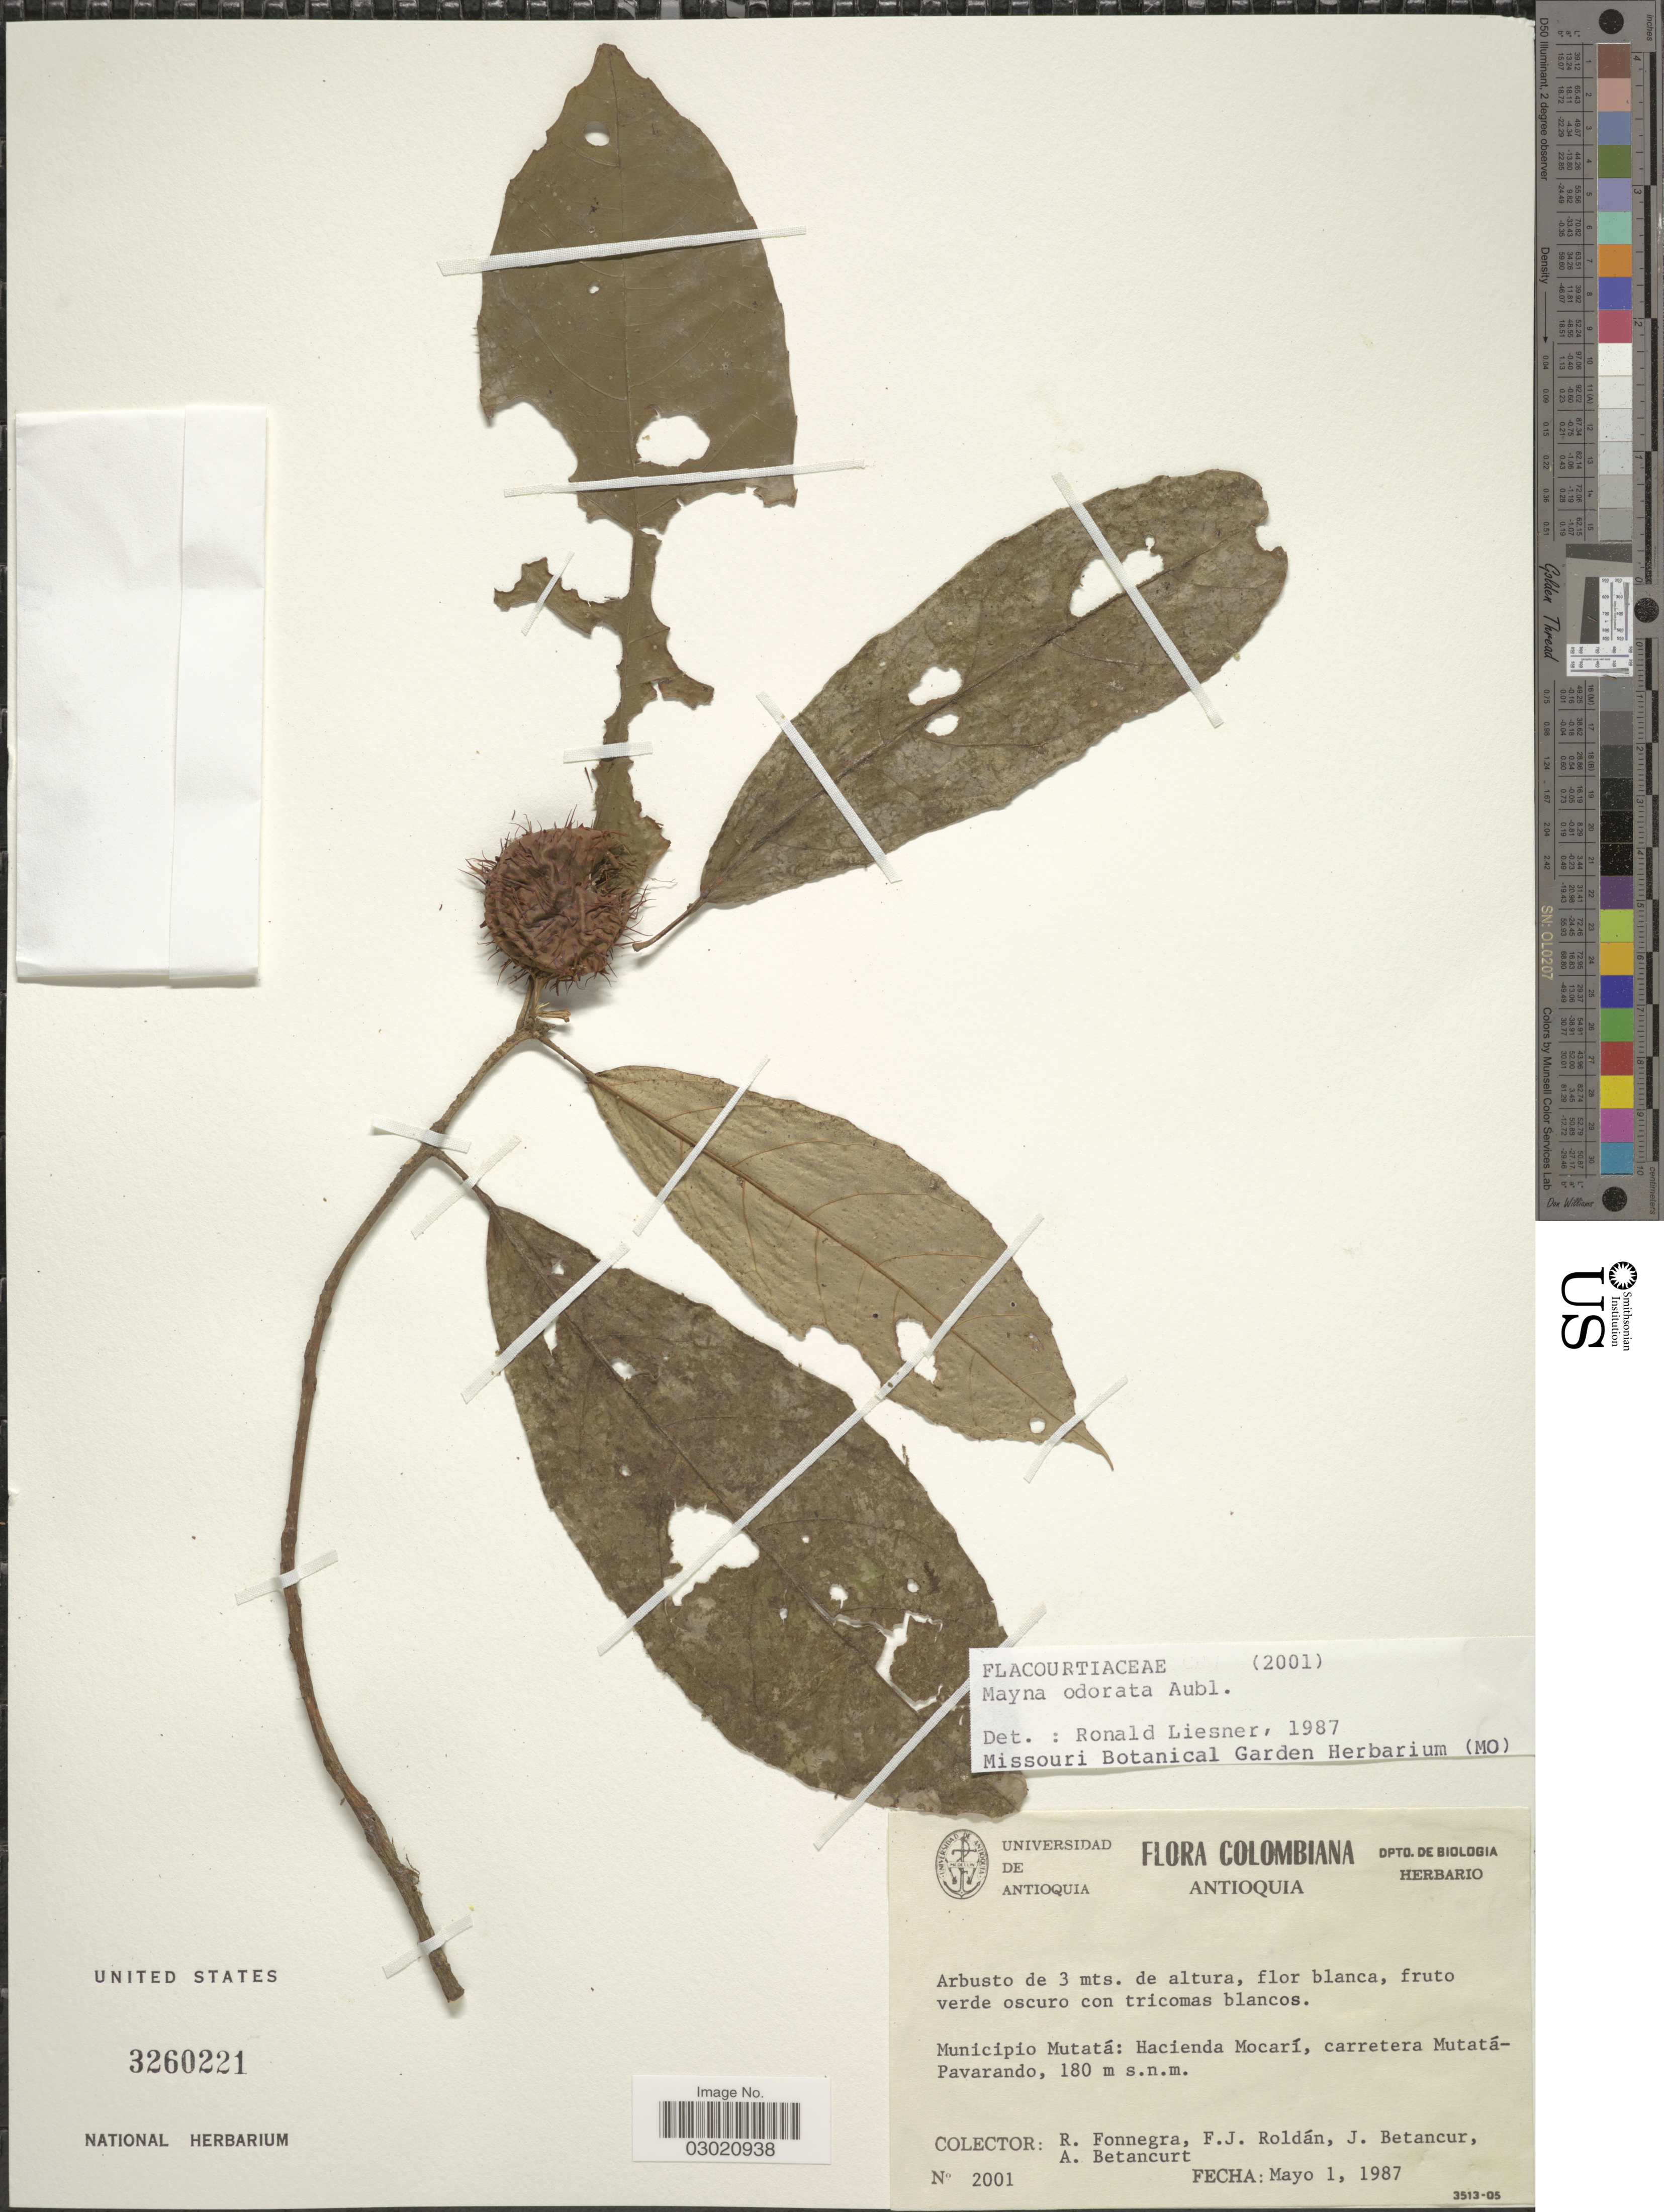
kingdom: Plantae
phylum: Tracheophyta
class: Magnoliopsida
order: Malpighiales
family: Achariaceae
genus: Mayna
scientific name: Mayna odorata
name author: Aubl.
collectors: R. Fonnegra G., F. J. Roldán, J. Betancur & A. Betancurt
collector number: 2001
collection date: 1987-05-01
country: Colombia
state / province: Antioquia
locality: Municipio Mutatá: Hacienda Mocarí, carretera Mutatá-Pavarando.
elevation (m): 180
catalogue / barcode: US 3260221